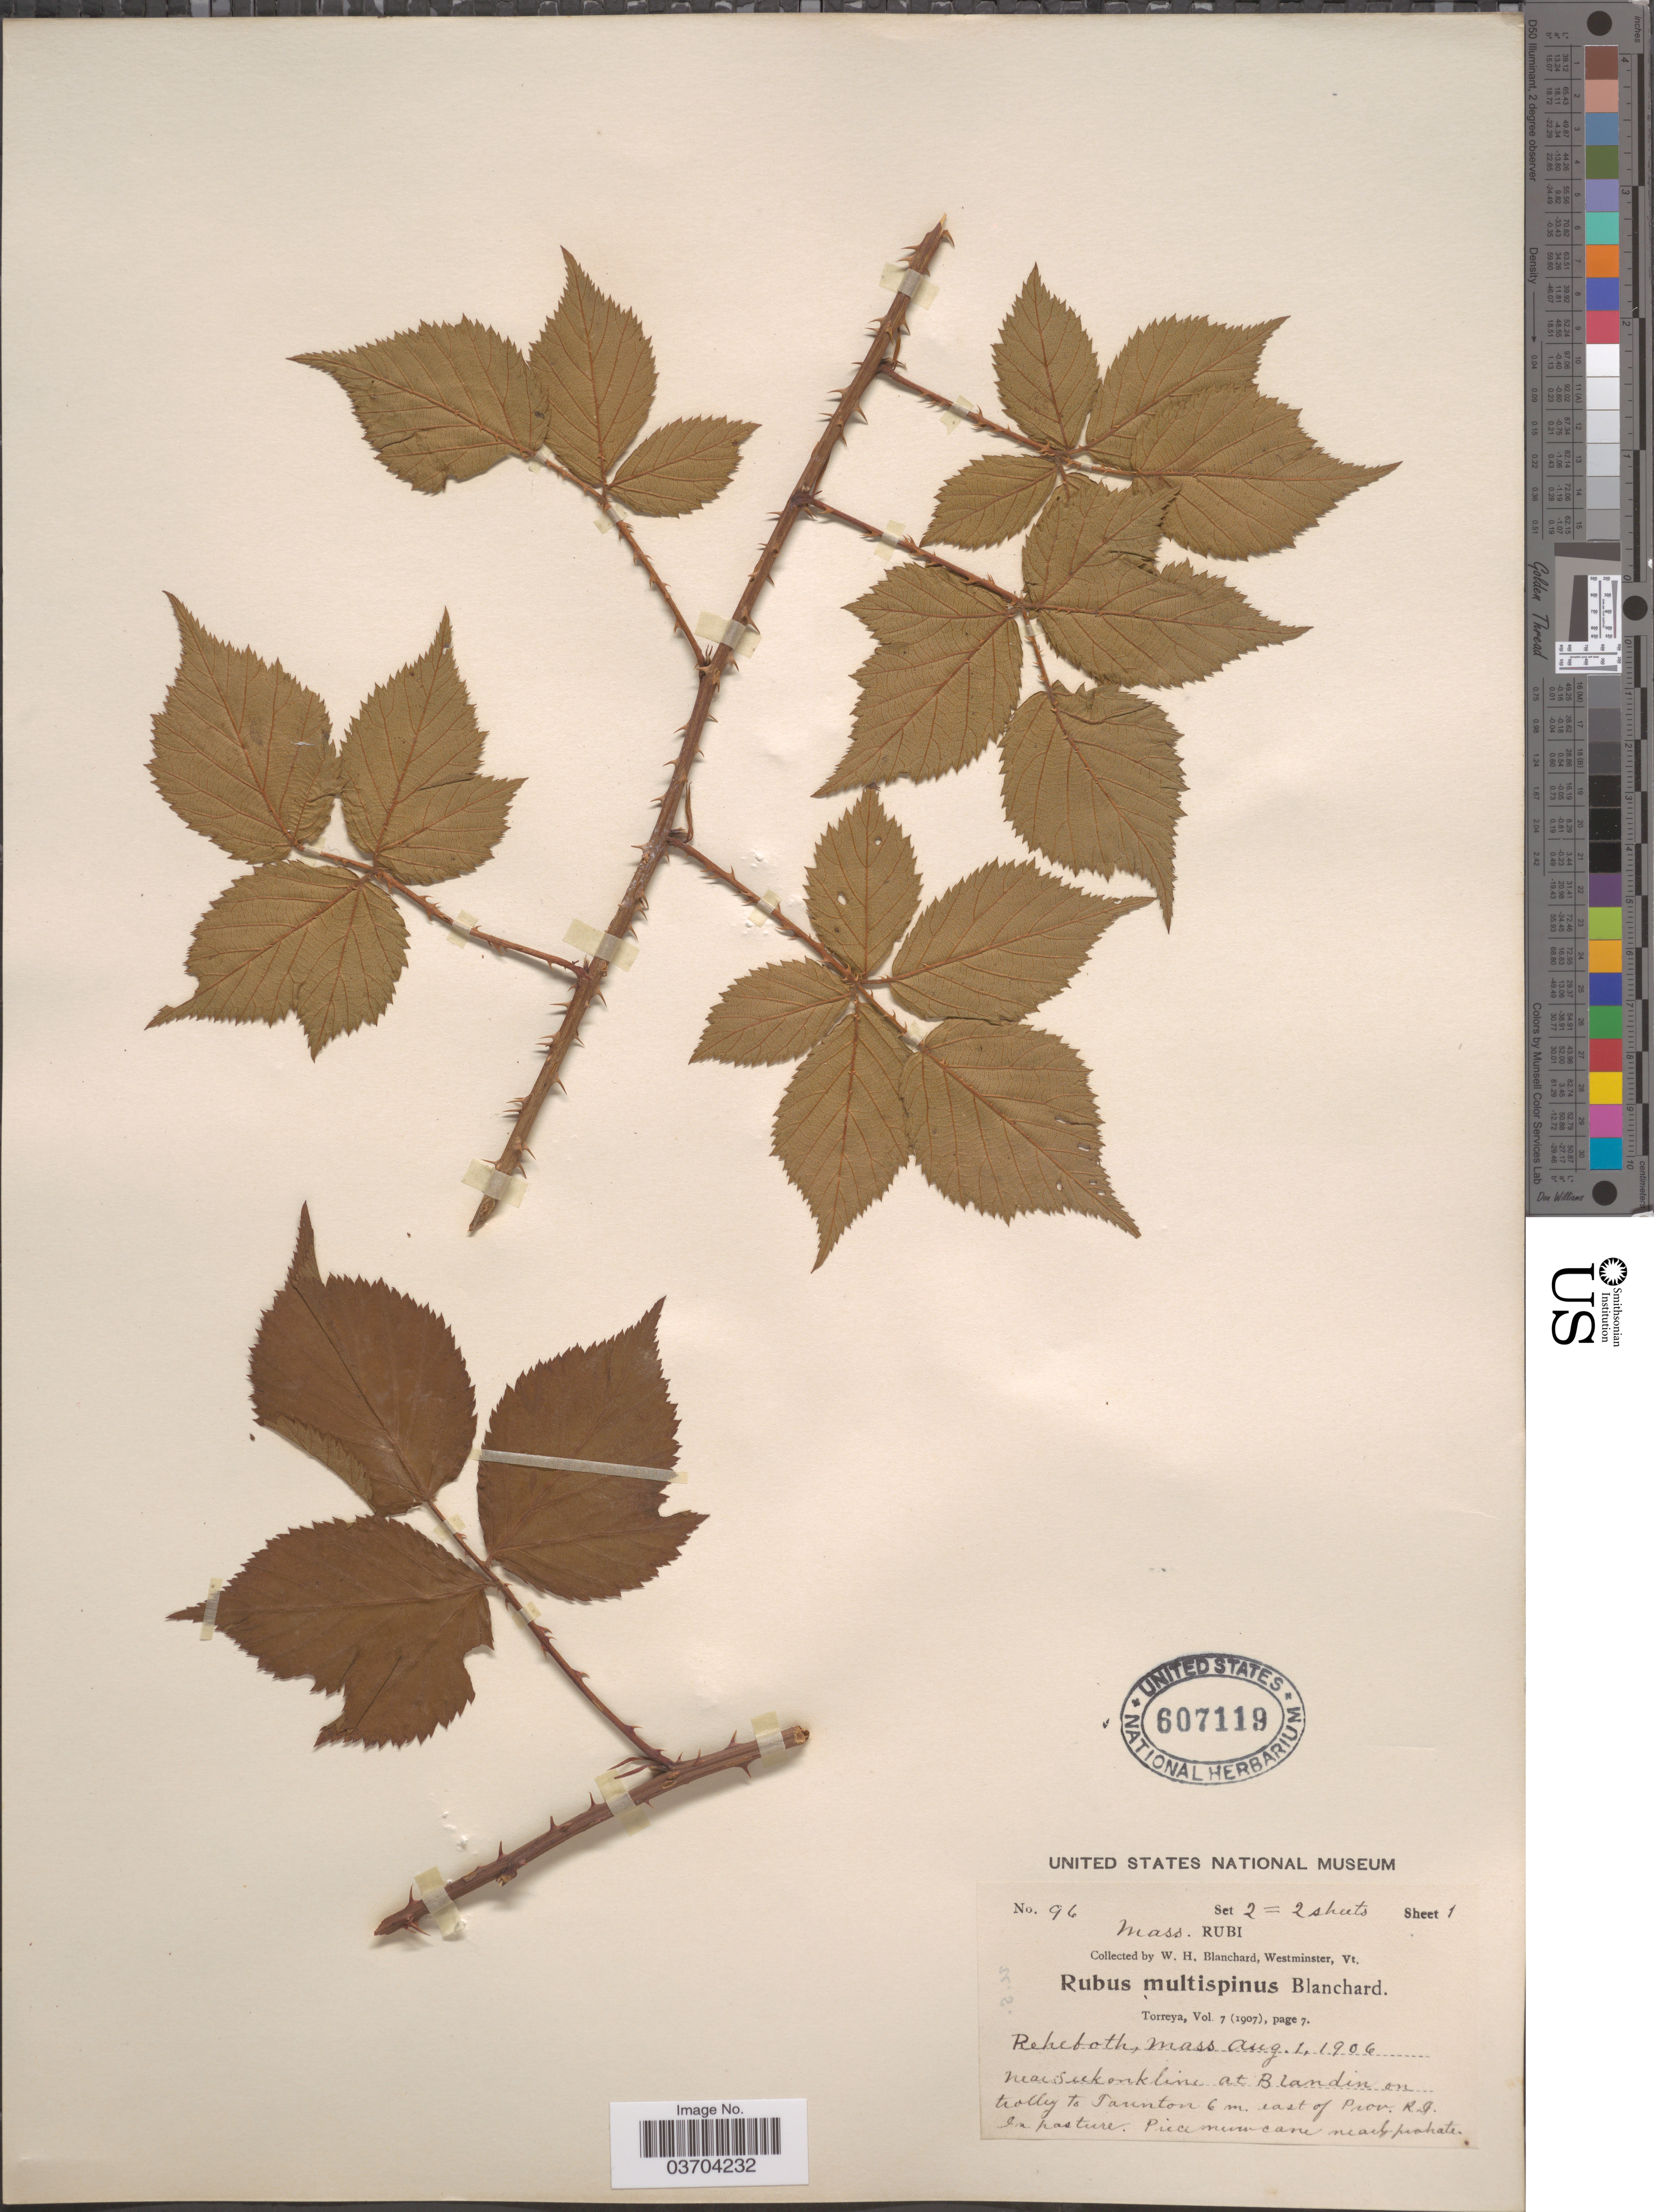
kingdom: Plantae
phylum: Tracheophyta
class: Magnoliopsida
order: Rosales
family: Rosaceae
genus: Rubus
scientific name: Rubus multispinus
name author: Blanch.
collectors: W. H. Blanchard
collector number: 96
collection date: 1906-08-01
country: United States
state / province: Massachusetts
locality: Reheboth. Near Seekonk line at Blandin on trolly to Taunton 6 m. east of Prov. R.G.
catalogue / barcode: US 607119